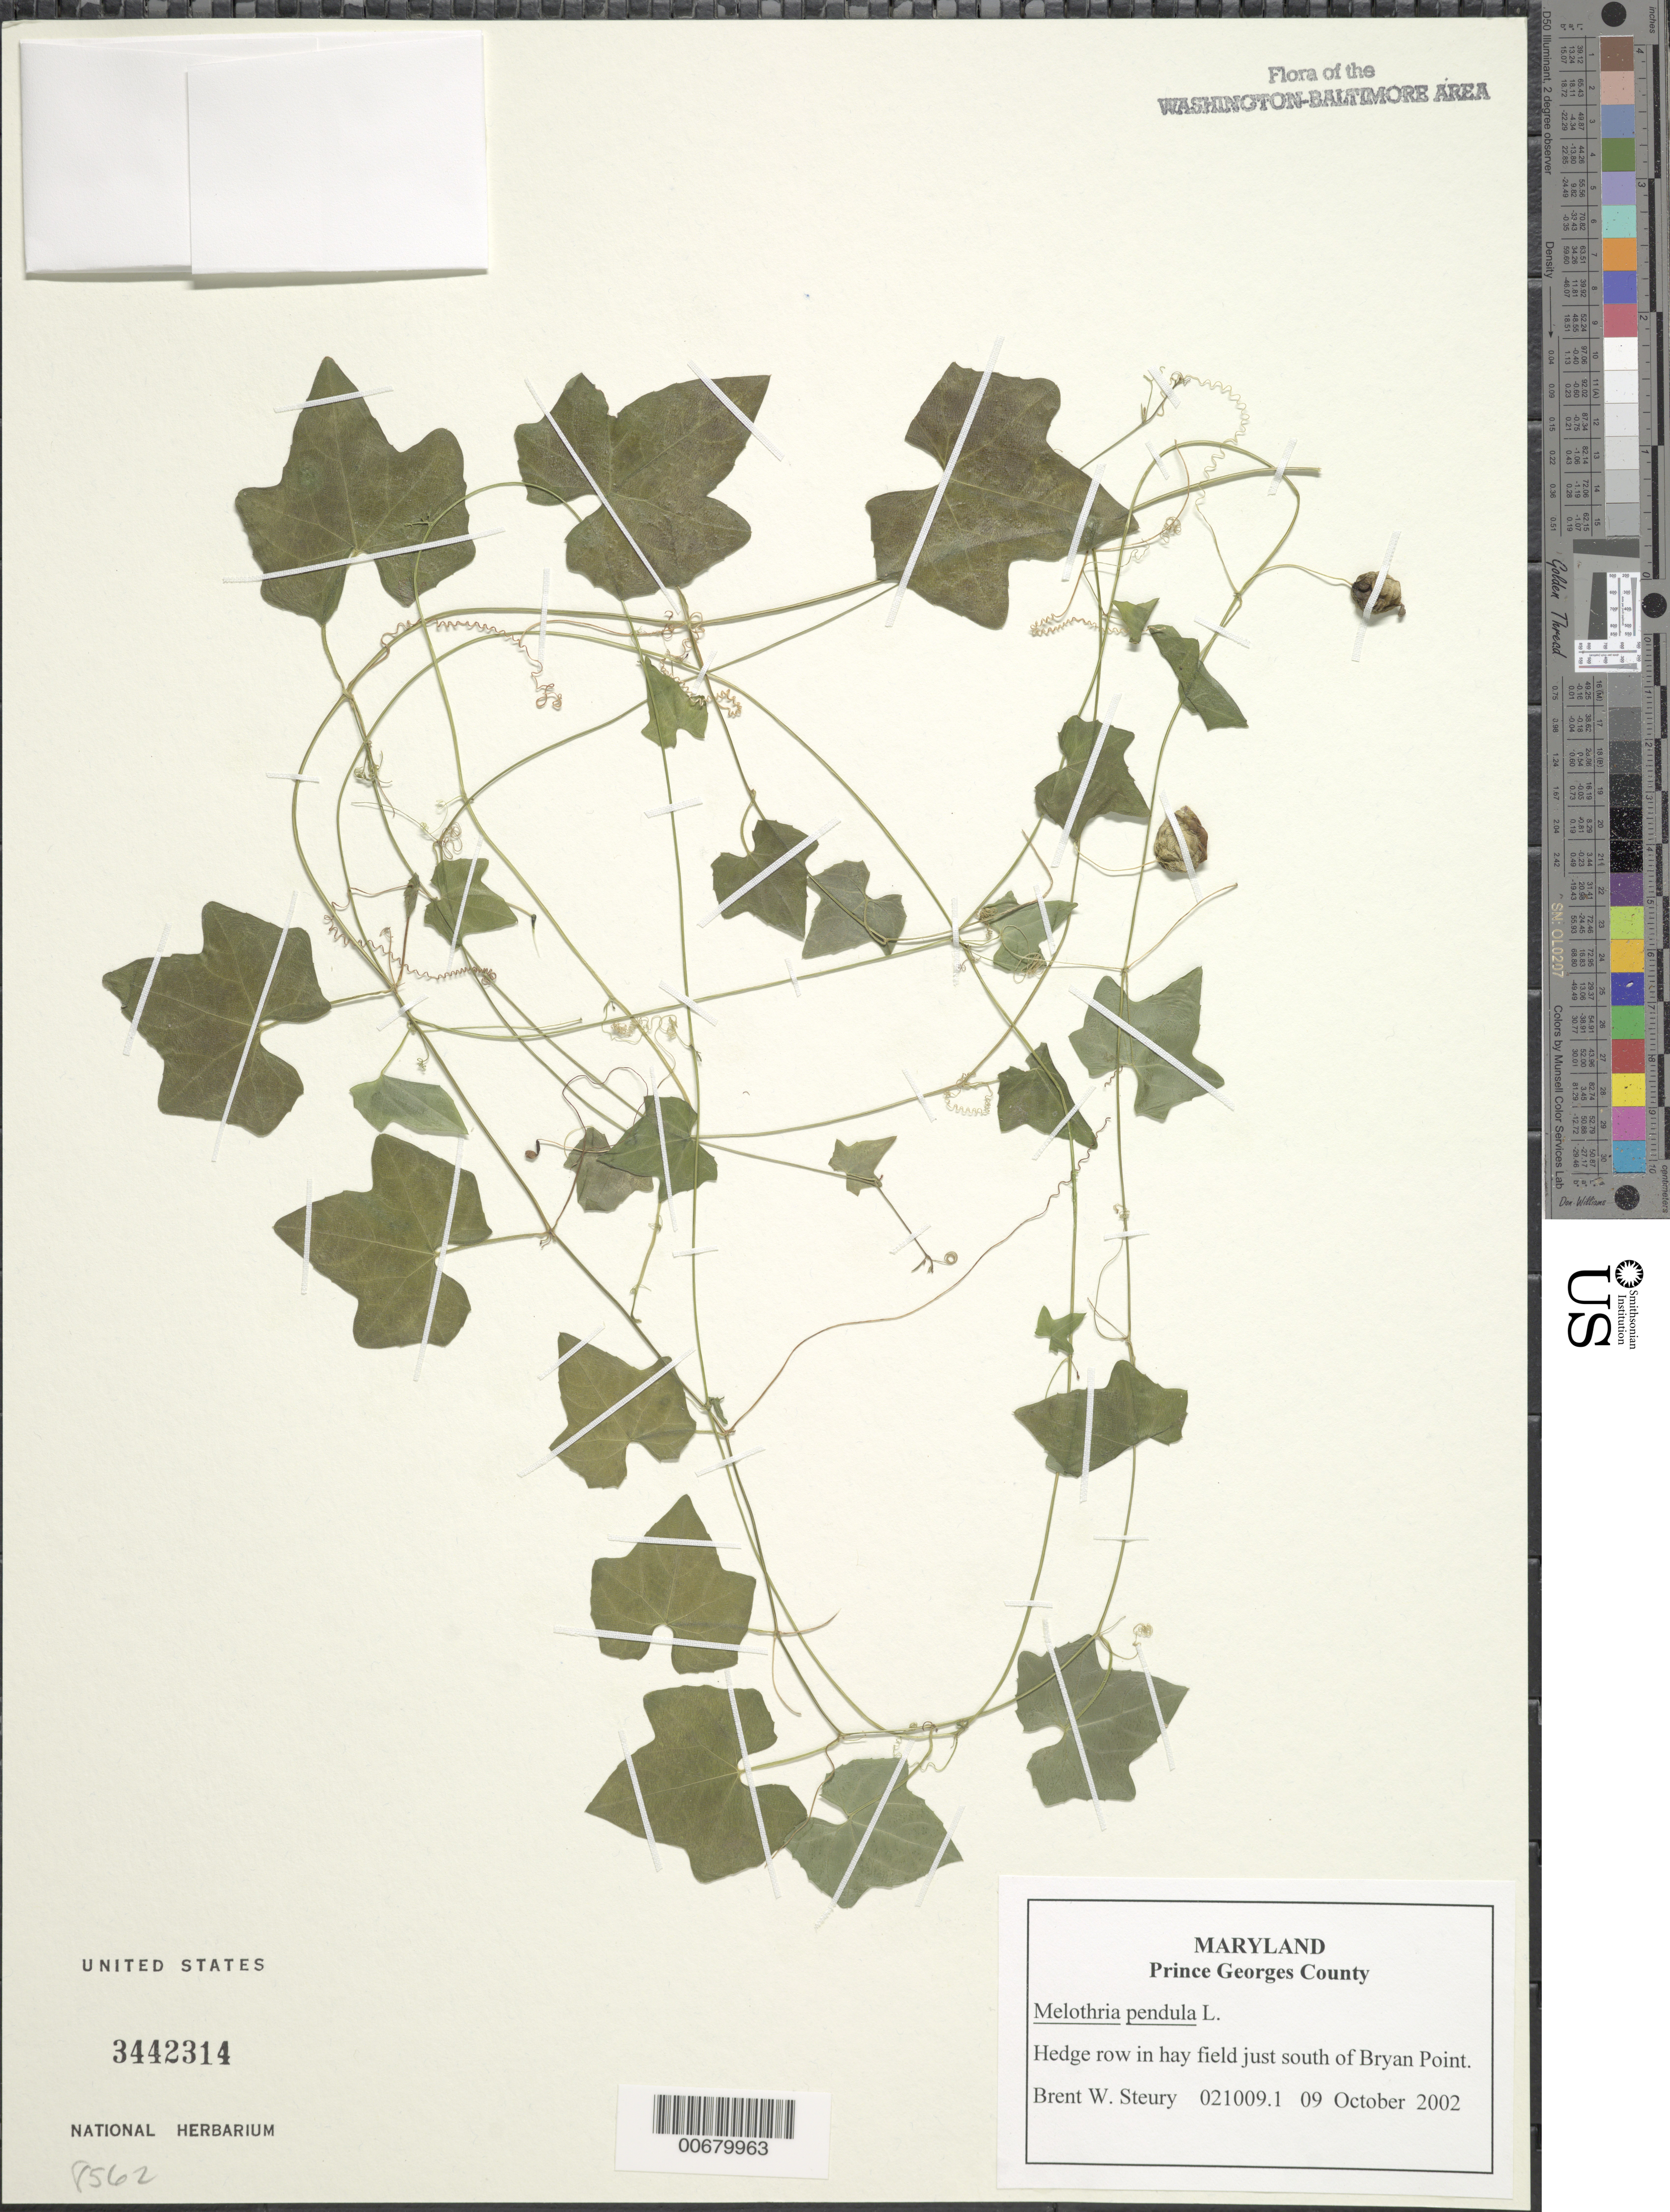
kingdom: Plantae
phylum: Tracheophyta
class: Magnoliopsida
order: Cucurbitales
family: Cucurbitaceae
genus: Melothria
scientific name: Melothria pendula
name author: L.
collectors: B. Steury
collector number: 021009.1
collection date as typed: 09 October 2002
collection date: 2002-10-09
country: United States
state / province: Maryland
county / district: Prince George's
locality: Just south of Bryan Point.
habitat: Hedge row in hay field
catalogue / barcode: US 3442314